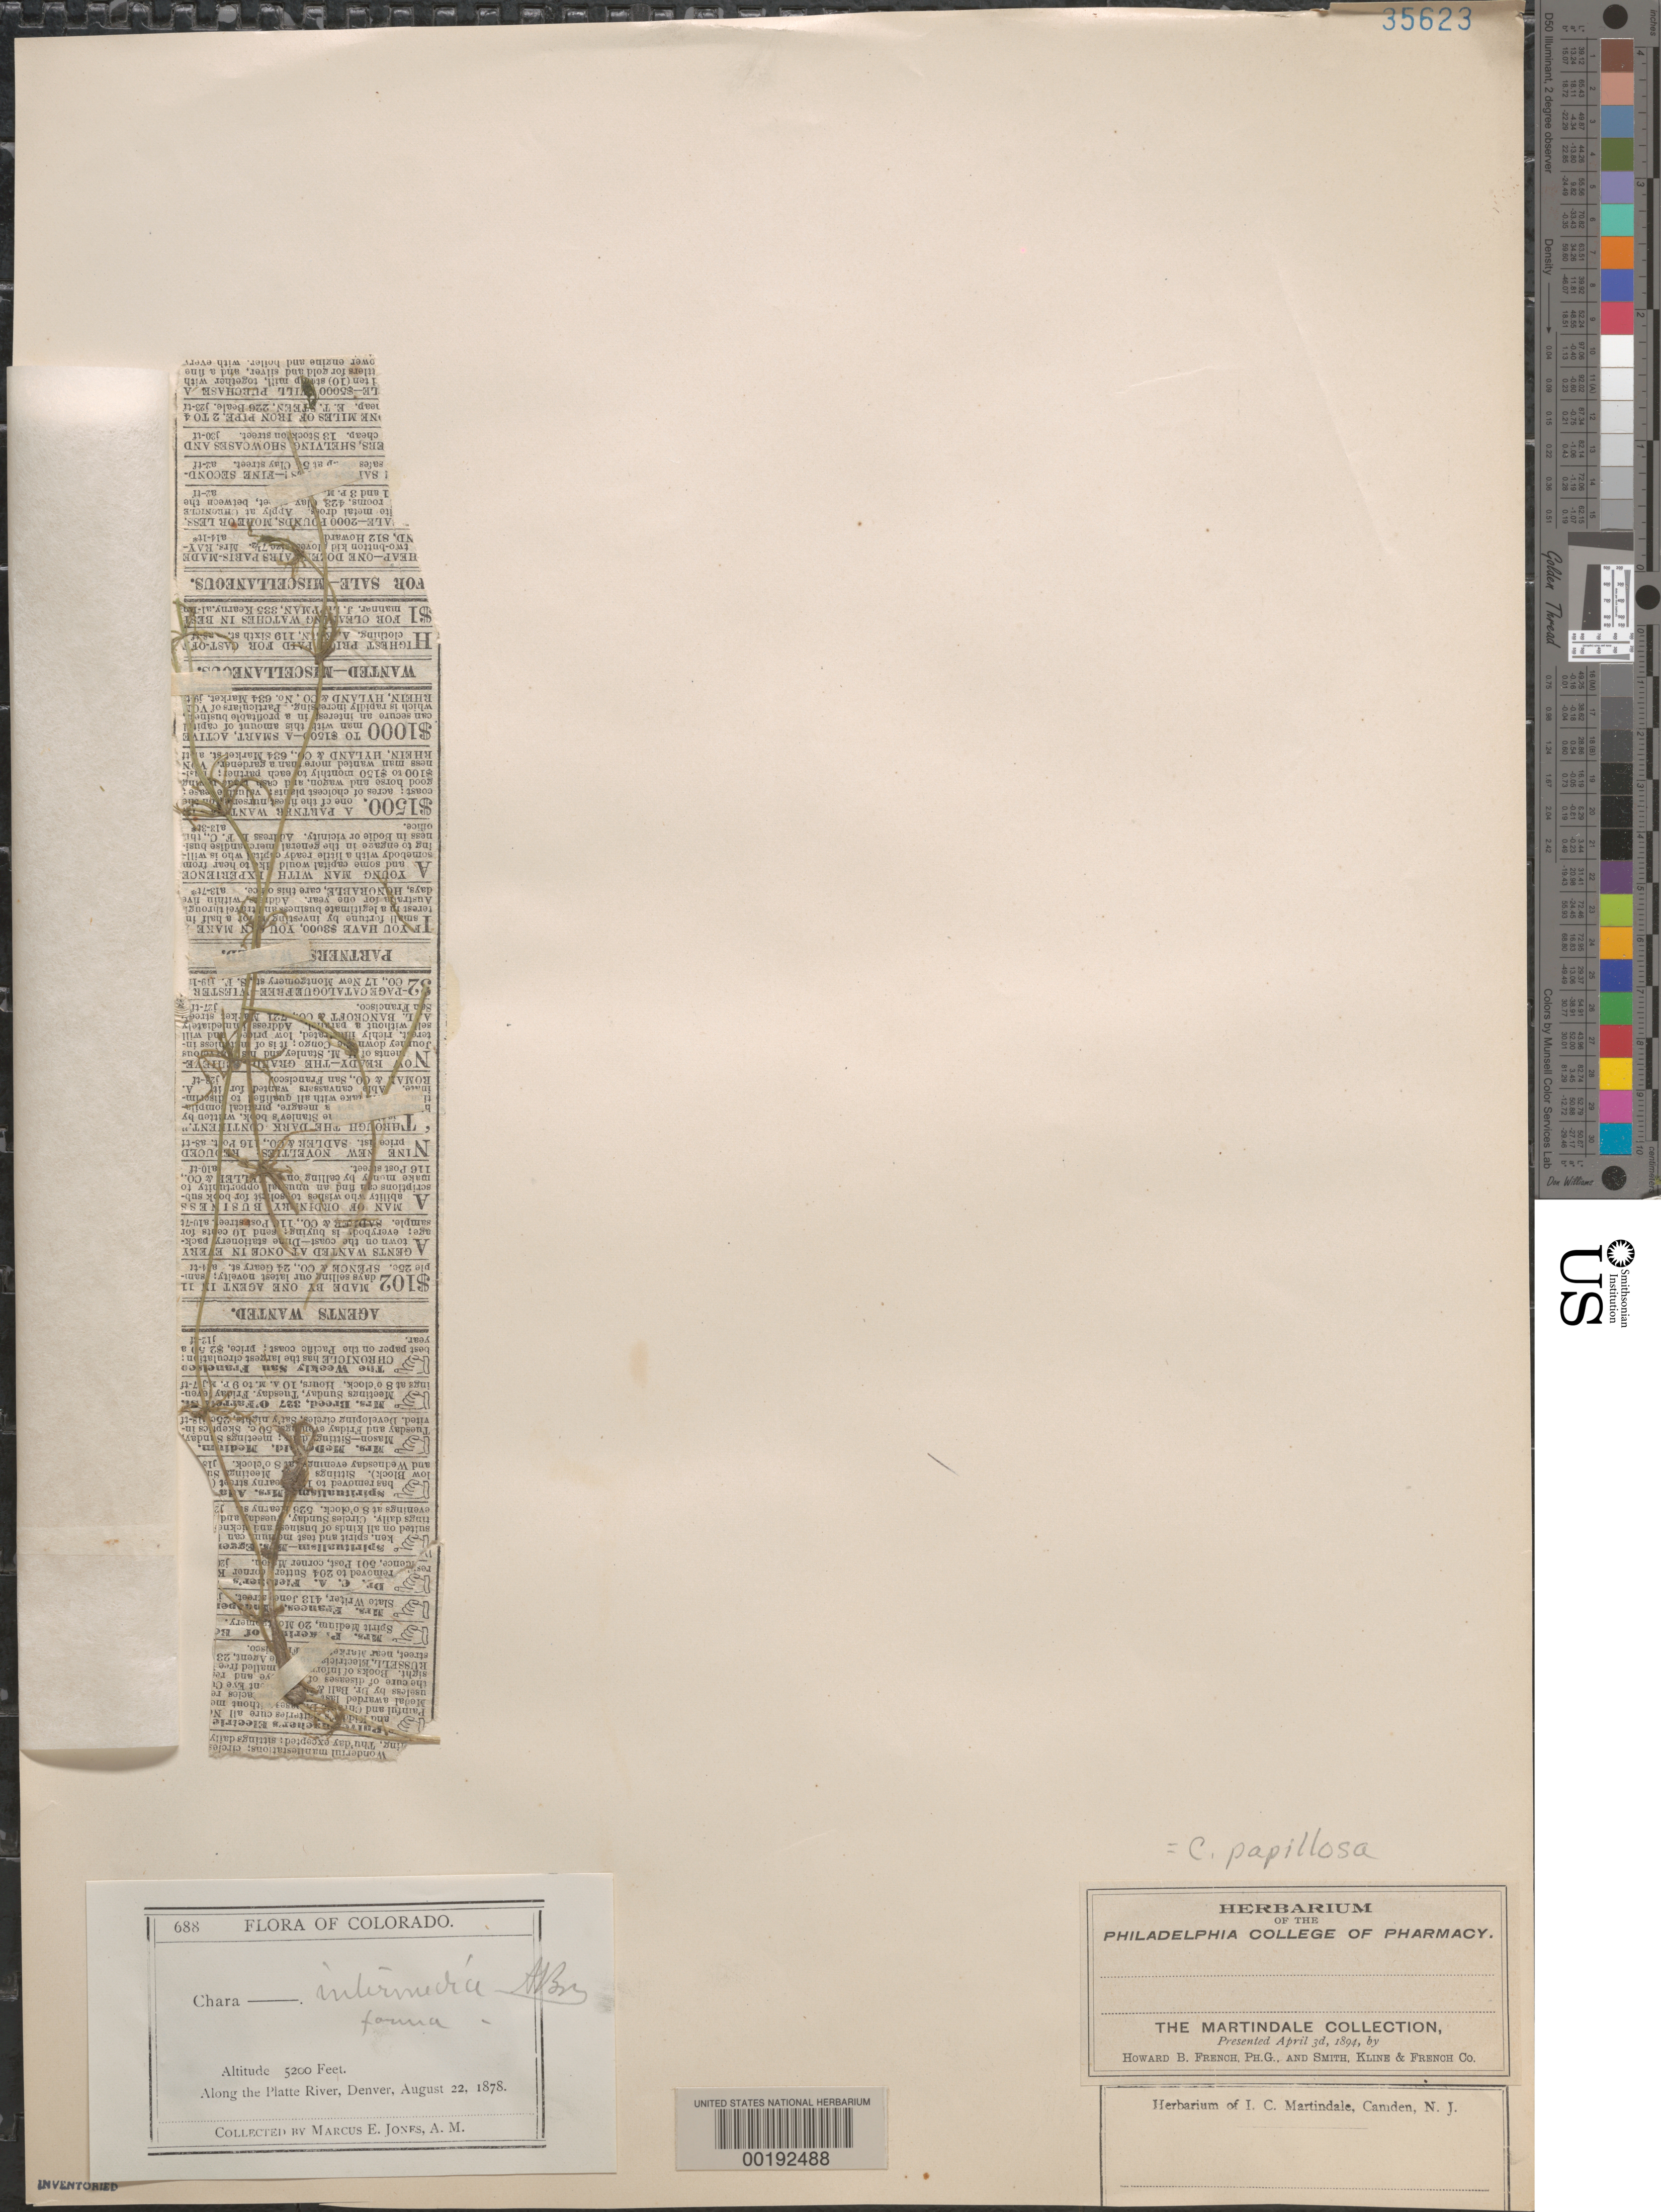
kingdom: Plantae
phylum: Charophyta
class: Charophyceae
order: Charales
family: Characeae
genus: Chara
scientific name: Chara papillosa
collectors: M. E. Jones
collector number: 688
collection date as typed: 22 Aug 1878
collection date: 1878-08-22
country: United States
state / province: Colorado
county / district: Denver County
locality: Platte River, Denver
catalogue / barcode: US 35623